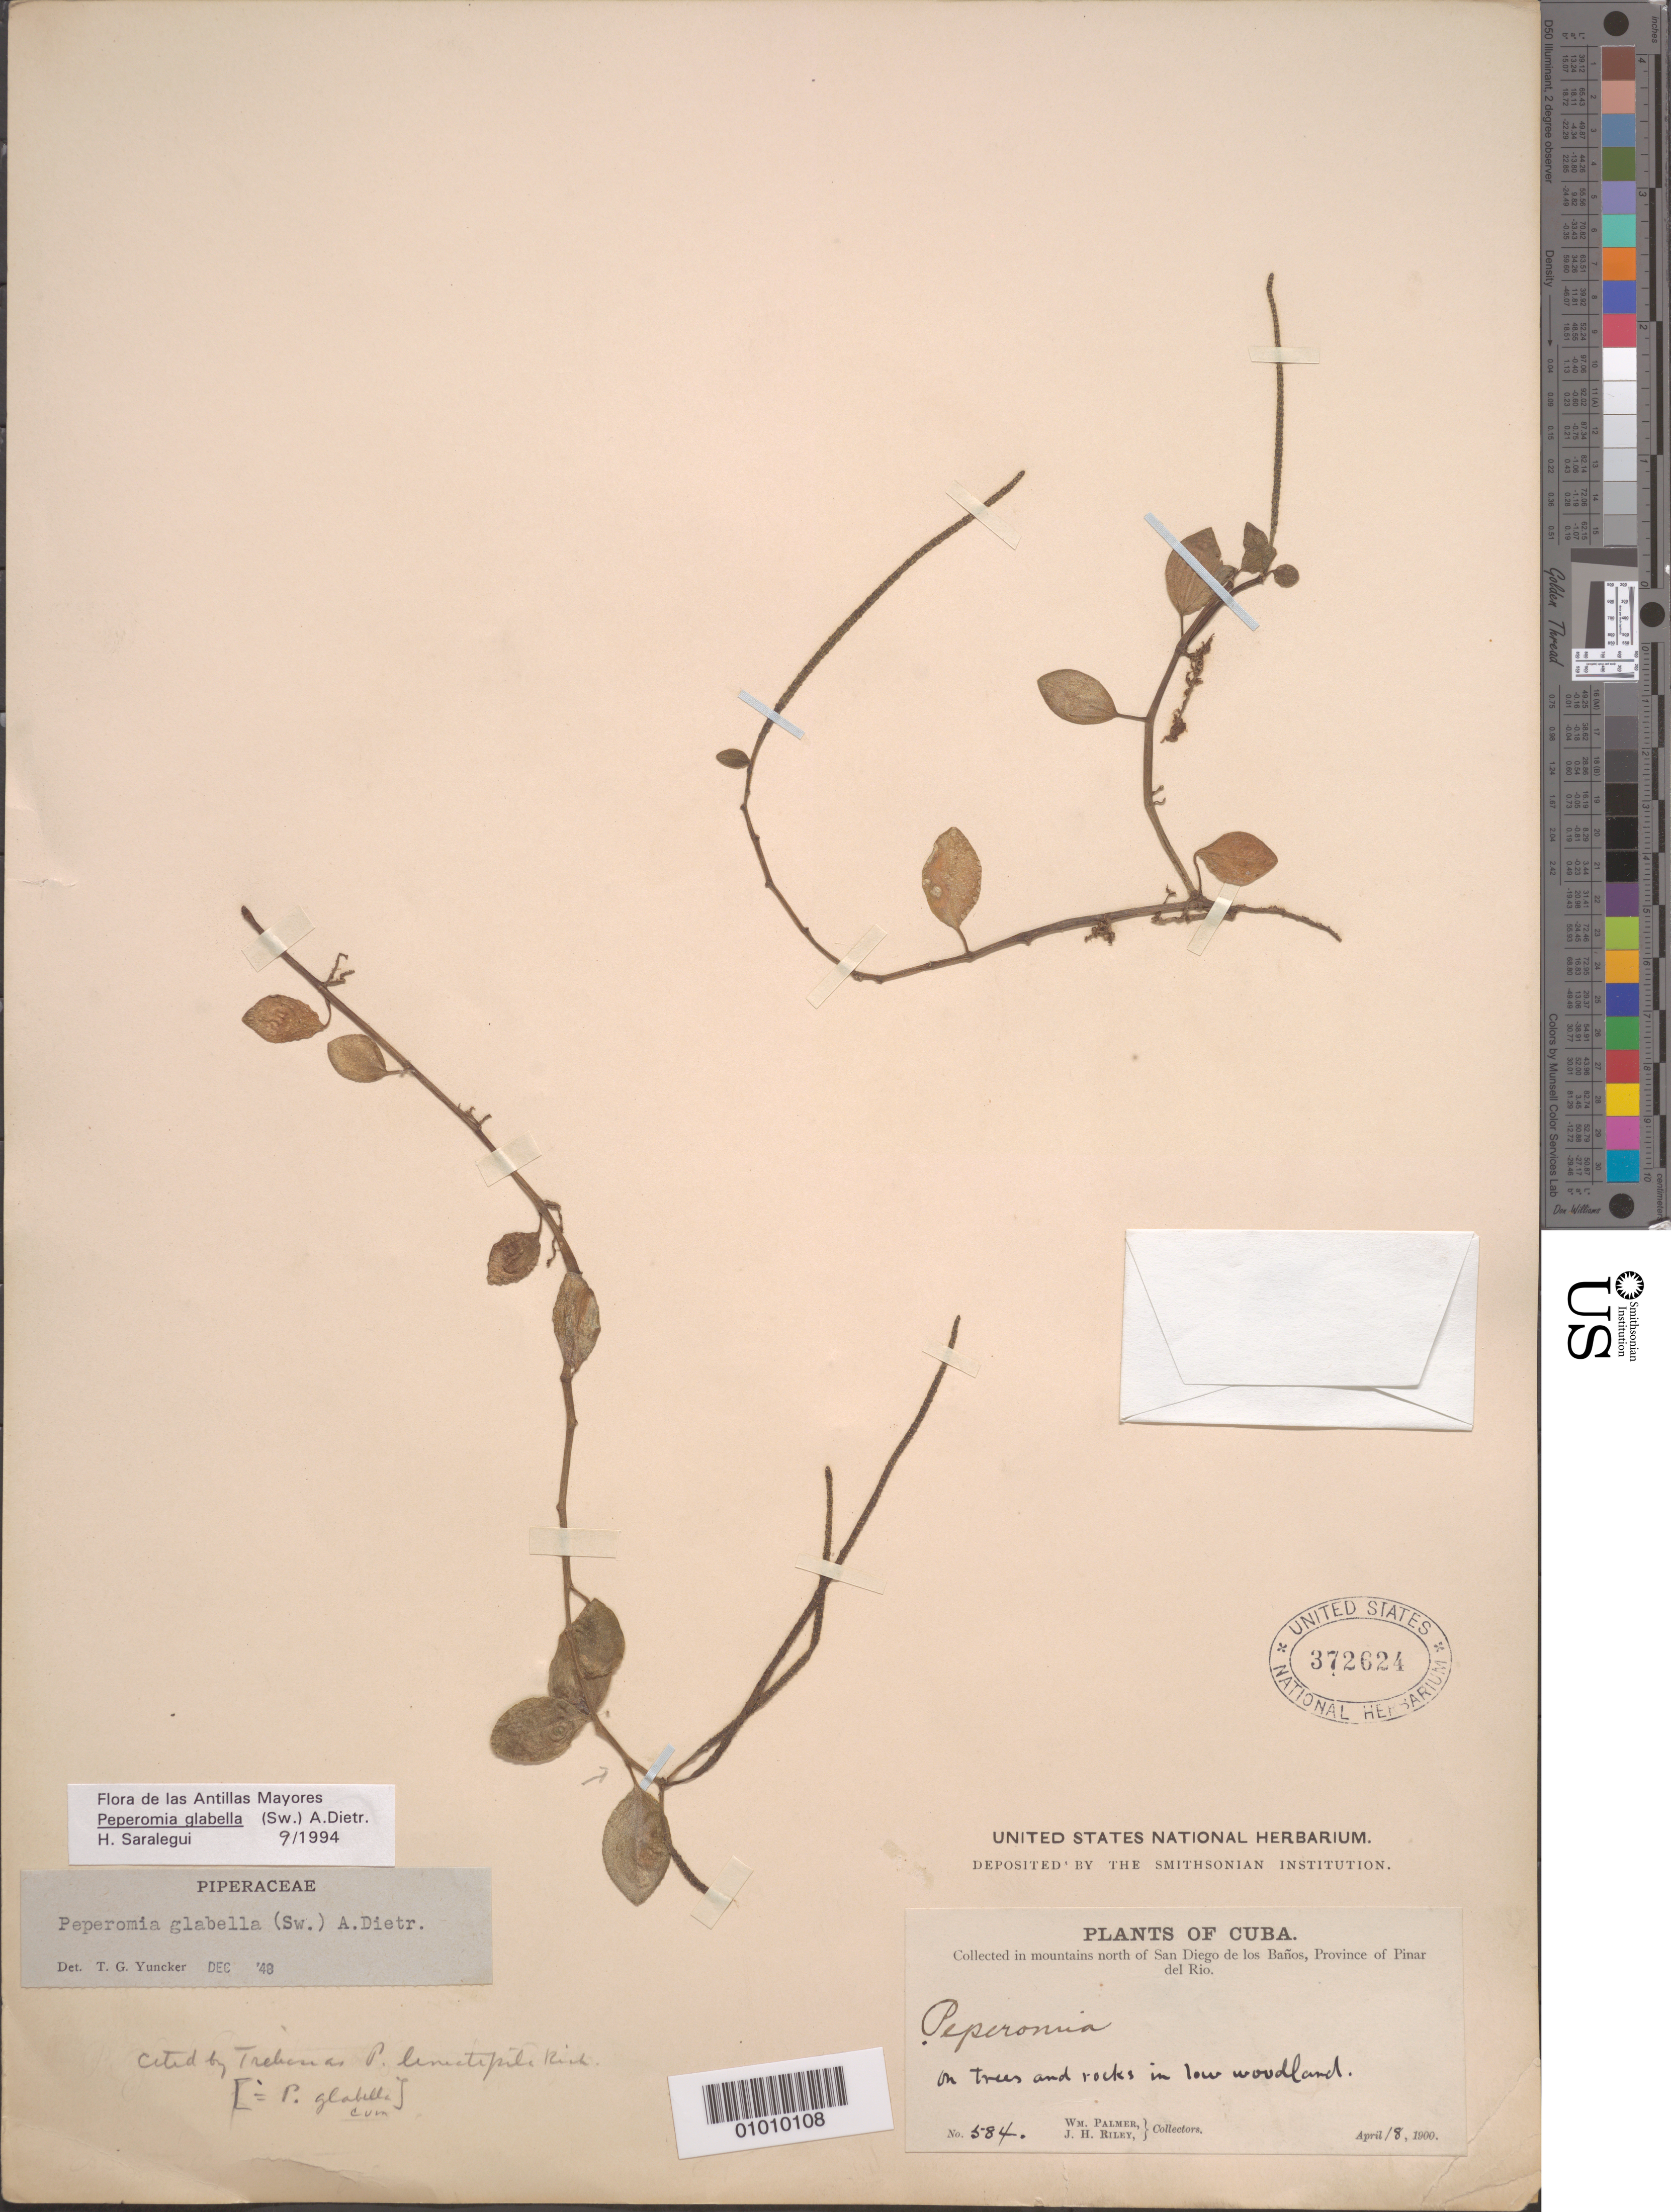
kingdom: Plantae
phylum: Tracheophyta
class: Magnoliopsida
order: Piperales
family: Piperaceae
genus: Peperomia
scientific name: Peperomia glabella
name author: (Sw.) A. Dietr.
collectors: W. Palmer & J. H. Riley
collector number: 584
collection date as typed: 18 Apr 1900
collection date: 1900-04-18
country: Cuba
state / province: Pinar del Rio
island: Cuba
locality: On trees and rocks in low woodland in mountains N of San Diego de los Banos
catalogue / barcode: US 372624